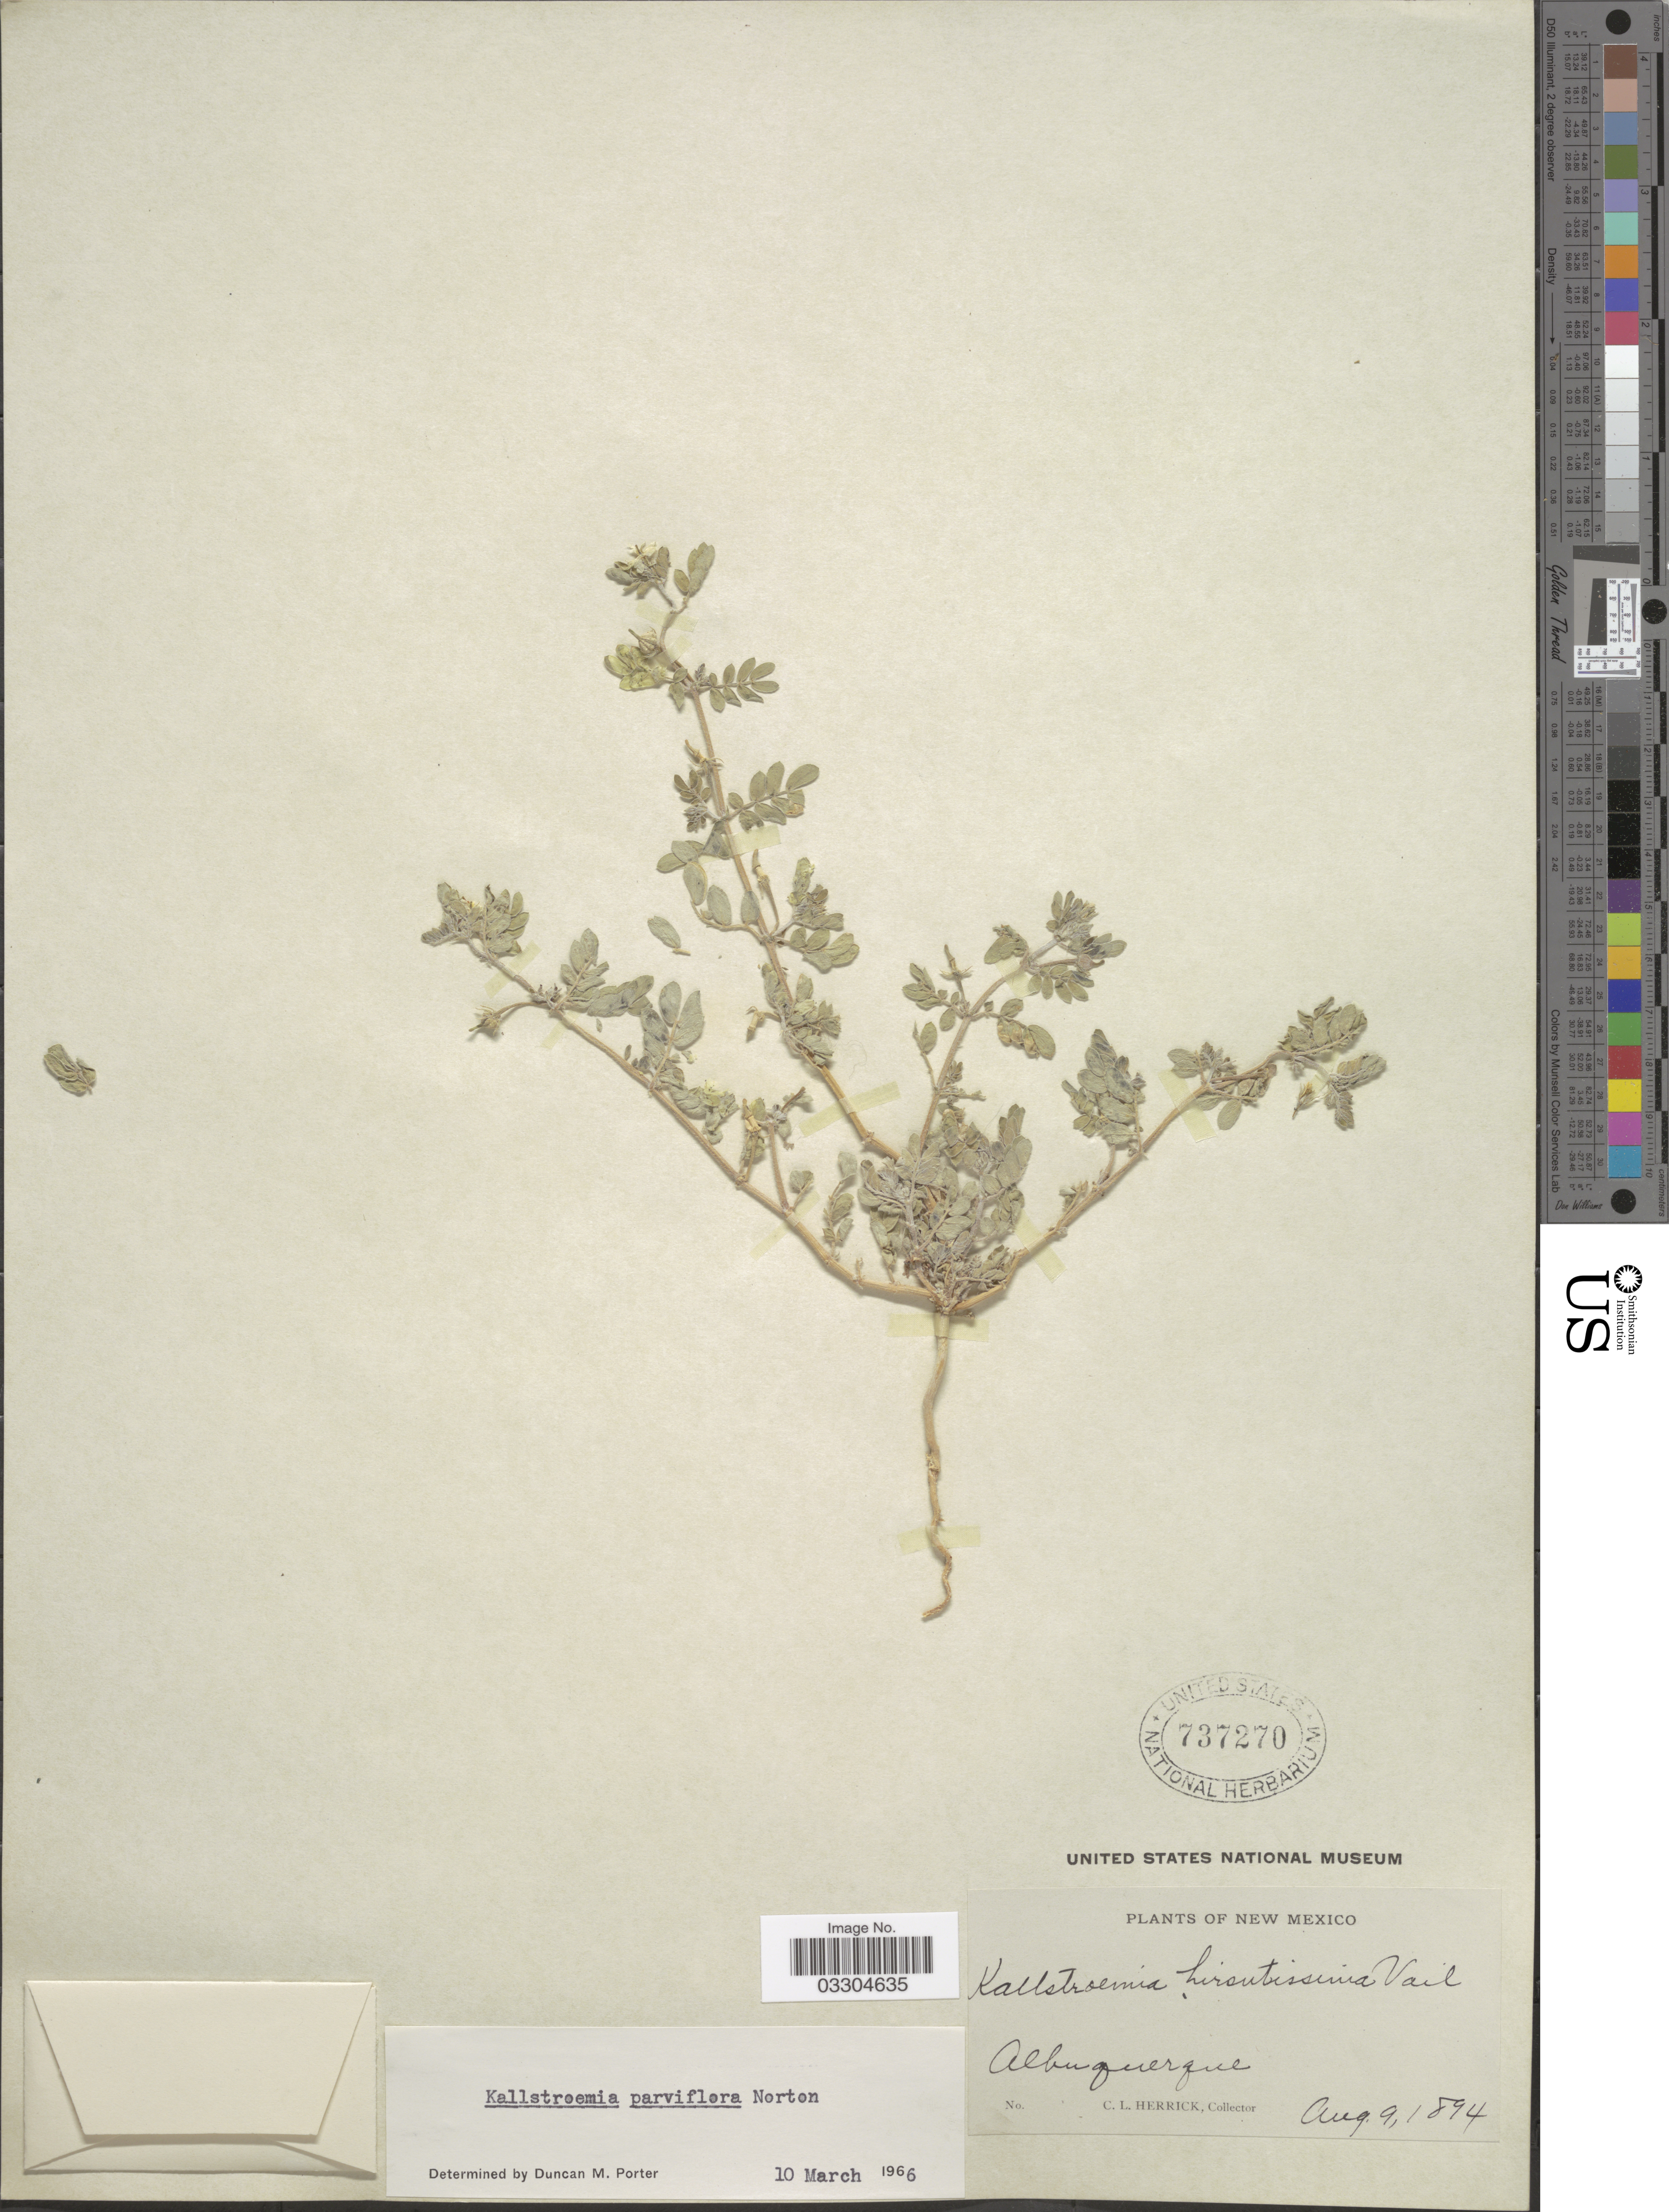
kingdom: Plantae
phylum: Tracheophyta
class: Magnoliopsida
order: Zygophyllales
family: Zygophyllaceae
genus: Kallstroemia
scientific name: Kallstroemia parviflora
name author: Norton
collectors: C. Herrick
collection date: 1894-08-09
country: United States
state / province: New Mexico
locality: Albuquerque.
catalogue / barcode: US 737270